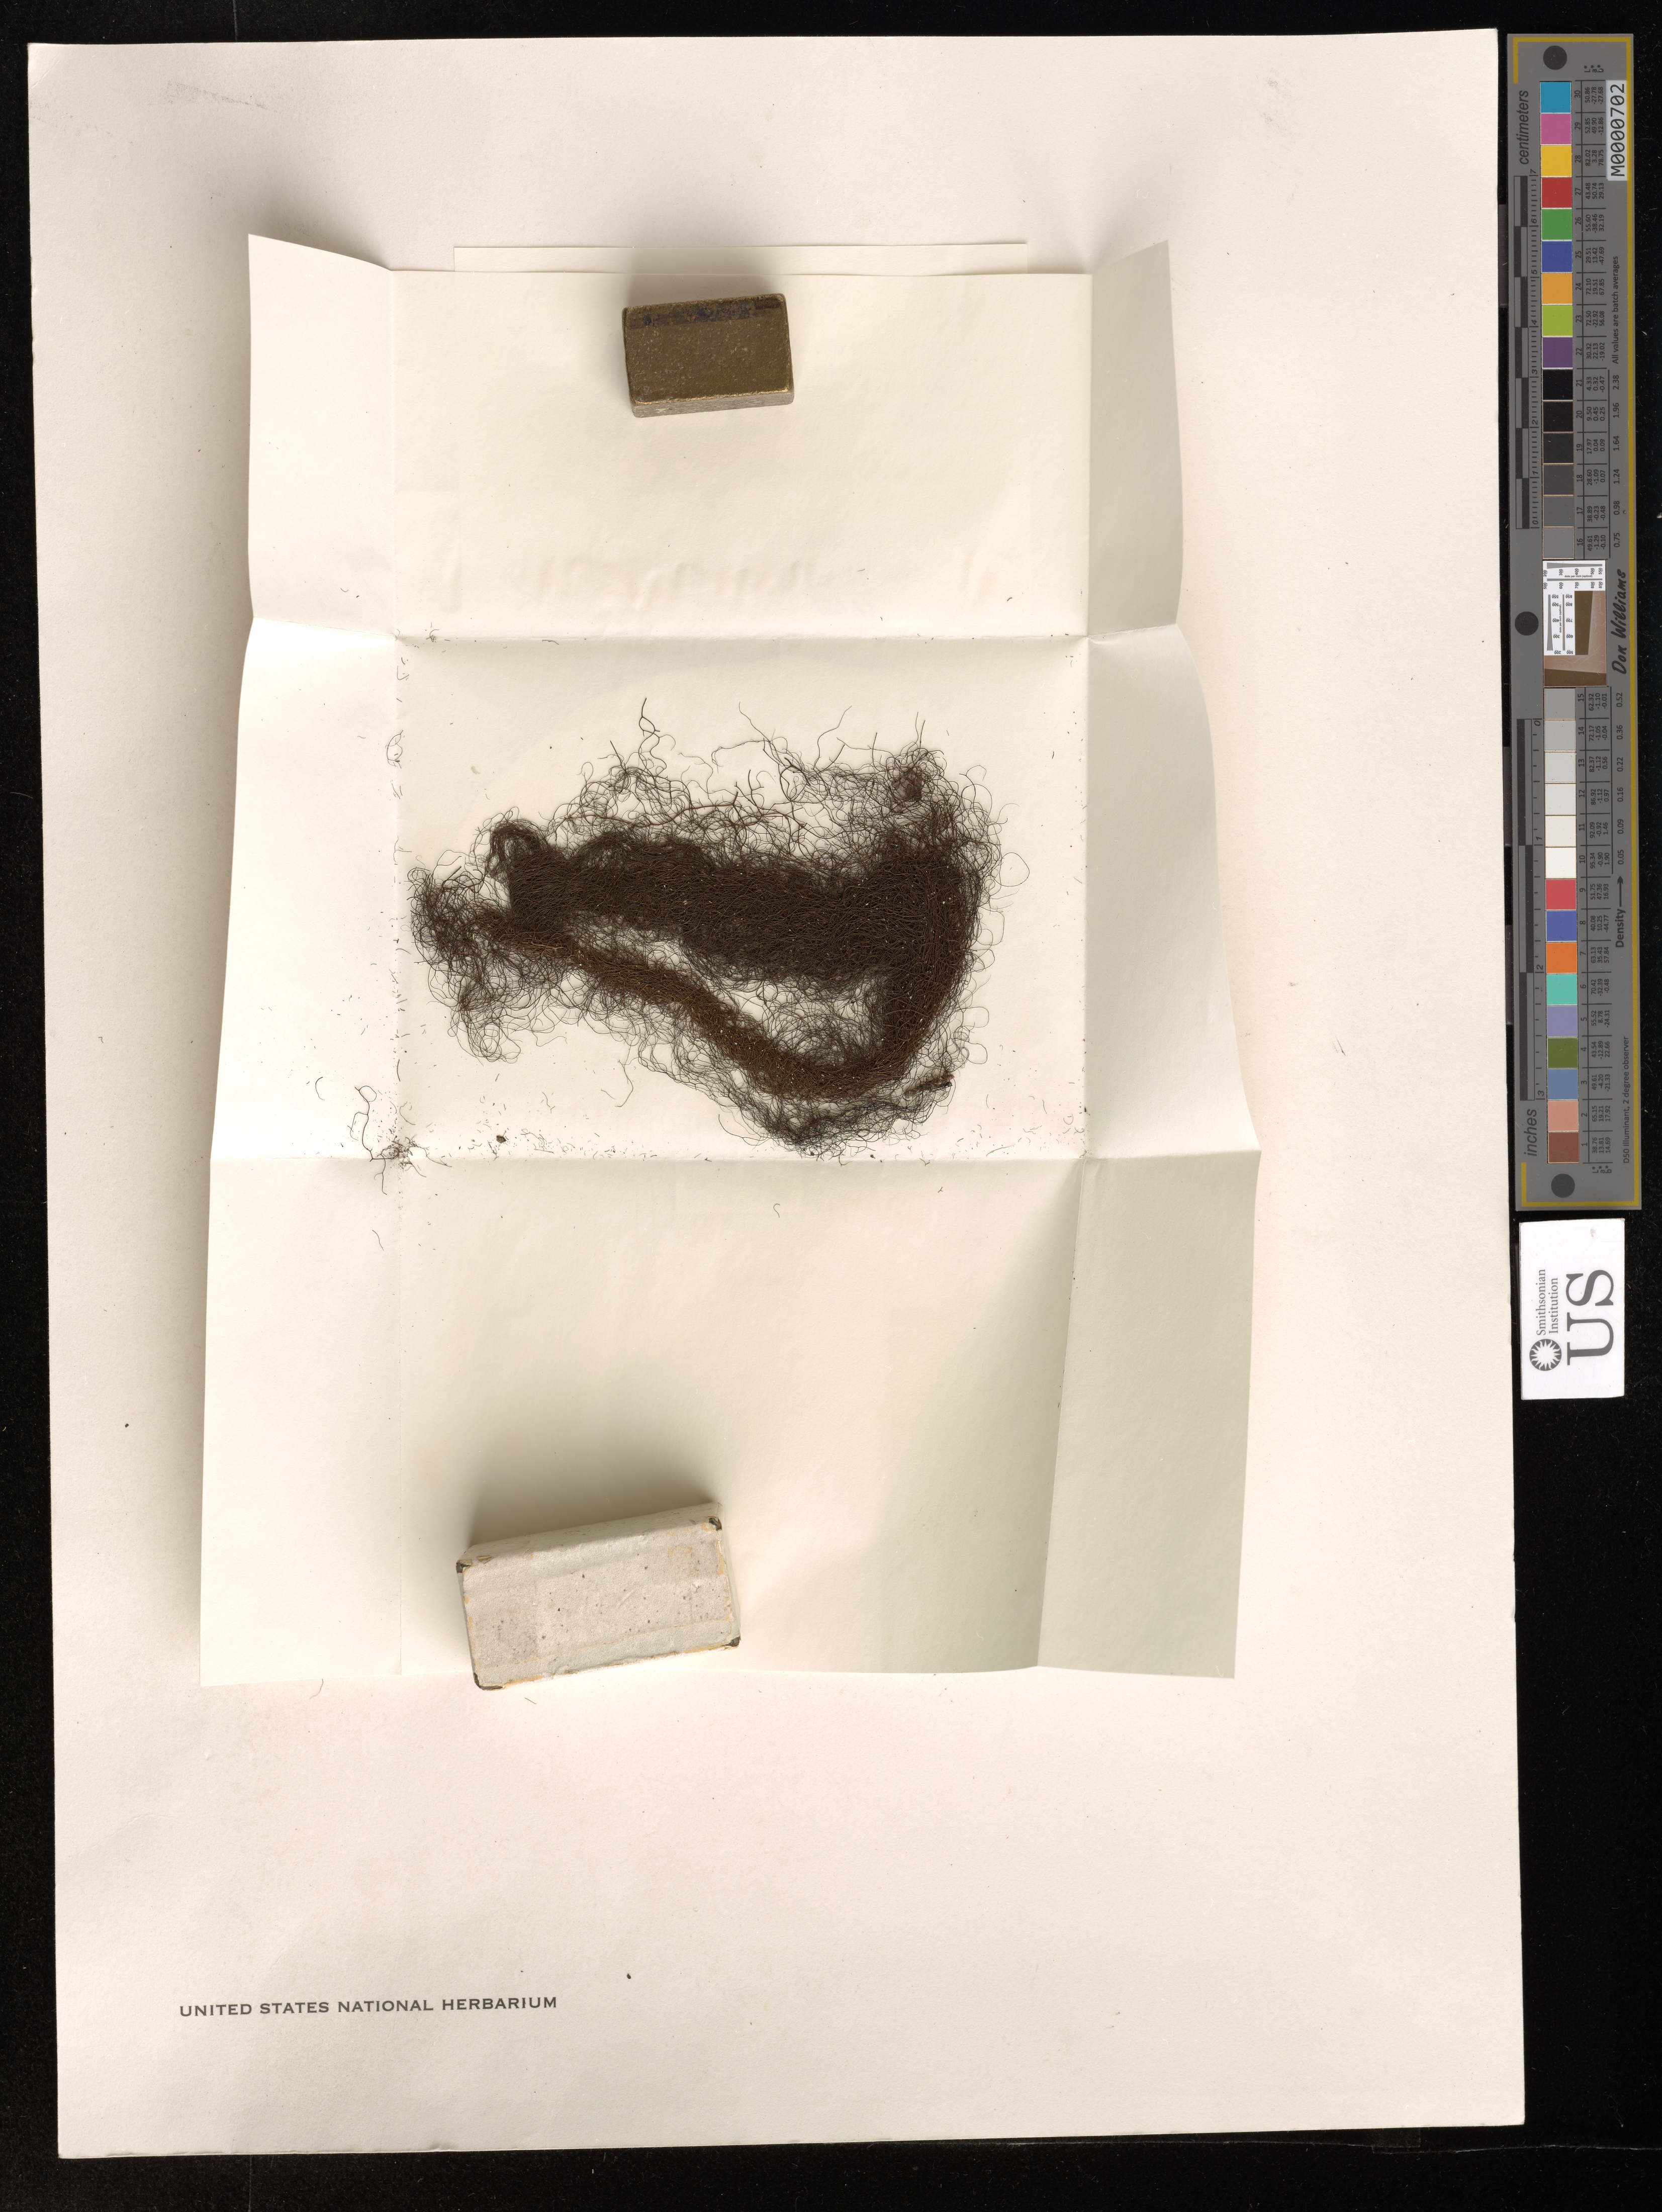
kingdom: Fungi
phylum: Ascomycota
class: Lecanoromycetes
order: Lecanorales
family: Parmeliaceae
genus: Bryoria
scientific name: Bryoria fuscescens var. fuscescens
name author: (Gyeln.) Brodo & D.Hawksw.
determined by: Hawksworth, D. L.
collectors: C. D. Bird & J. Glenn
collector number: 13747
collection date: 1965-08-30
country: Canada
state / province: Alberta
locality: Bow river watershed, beside metrorogical station "Marmot Cabin 5" east-facing slope, dievide between Marmot creek and Lorette Creek, 5 miles SW of Barrier Lake, E21-23-9-W5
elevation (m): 2073